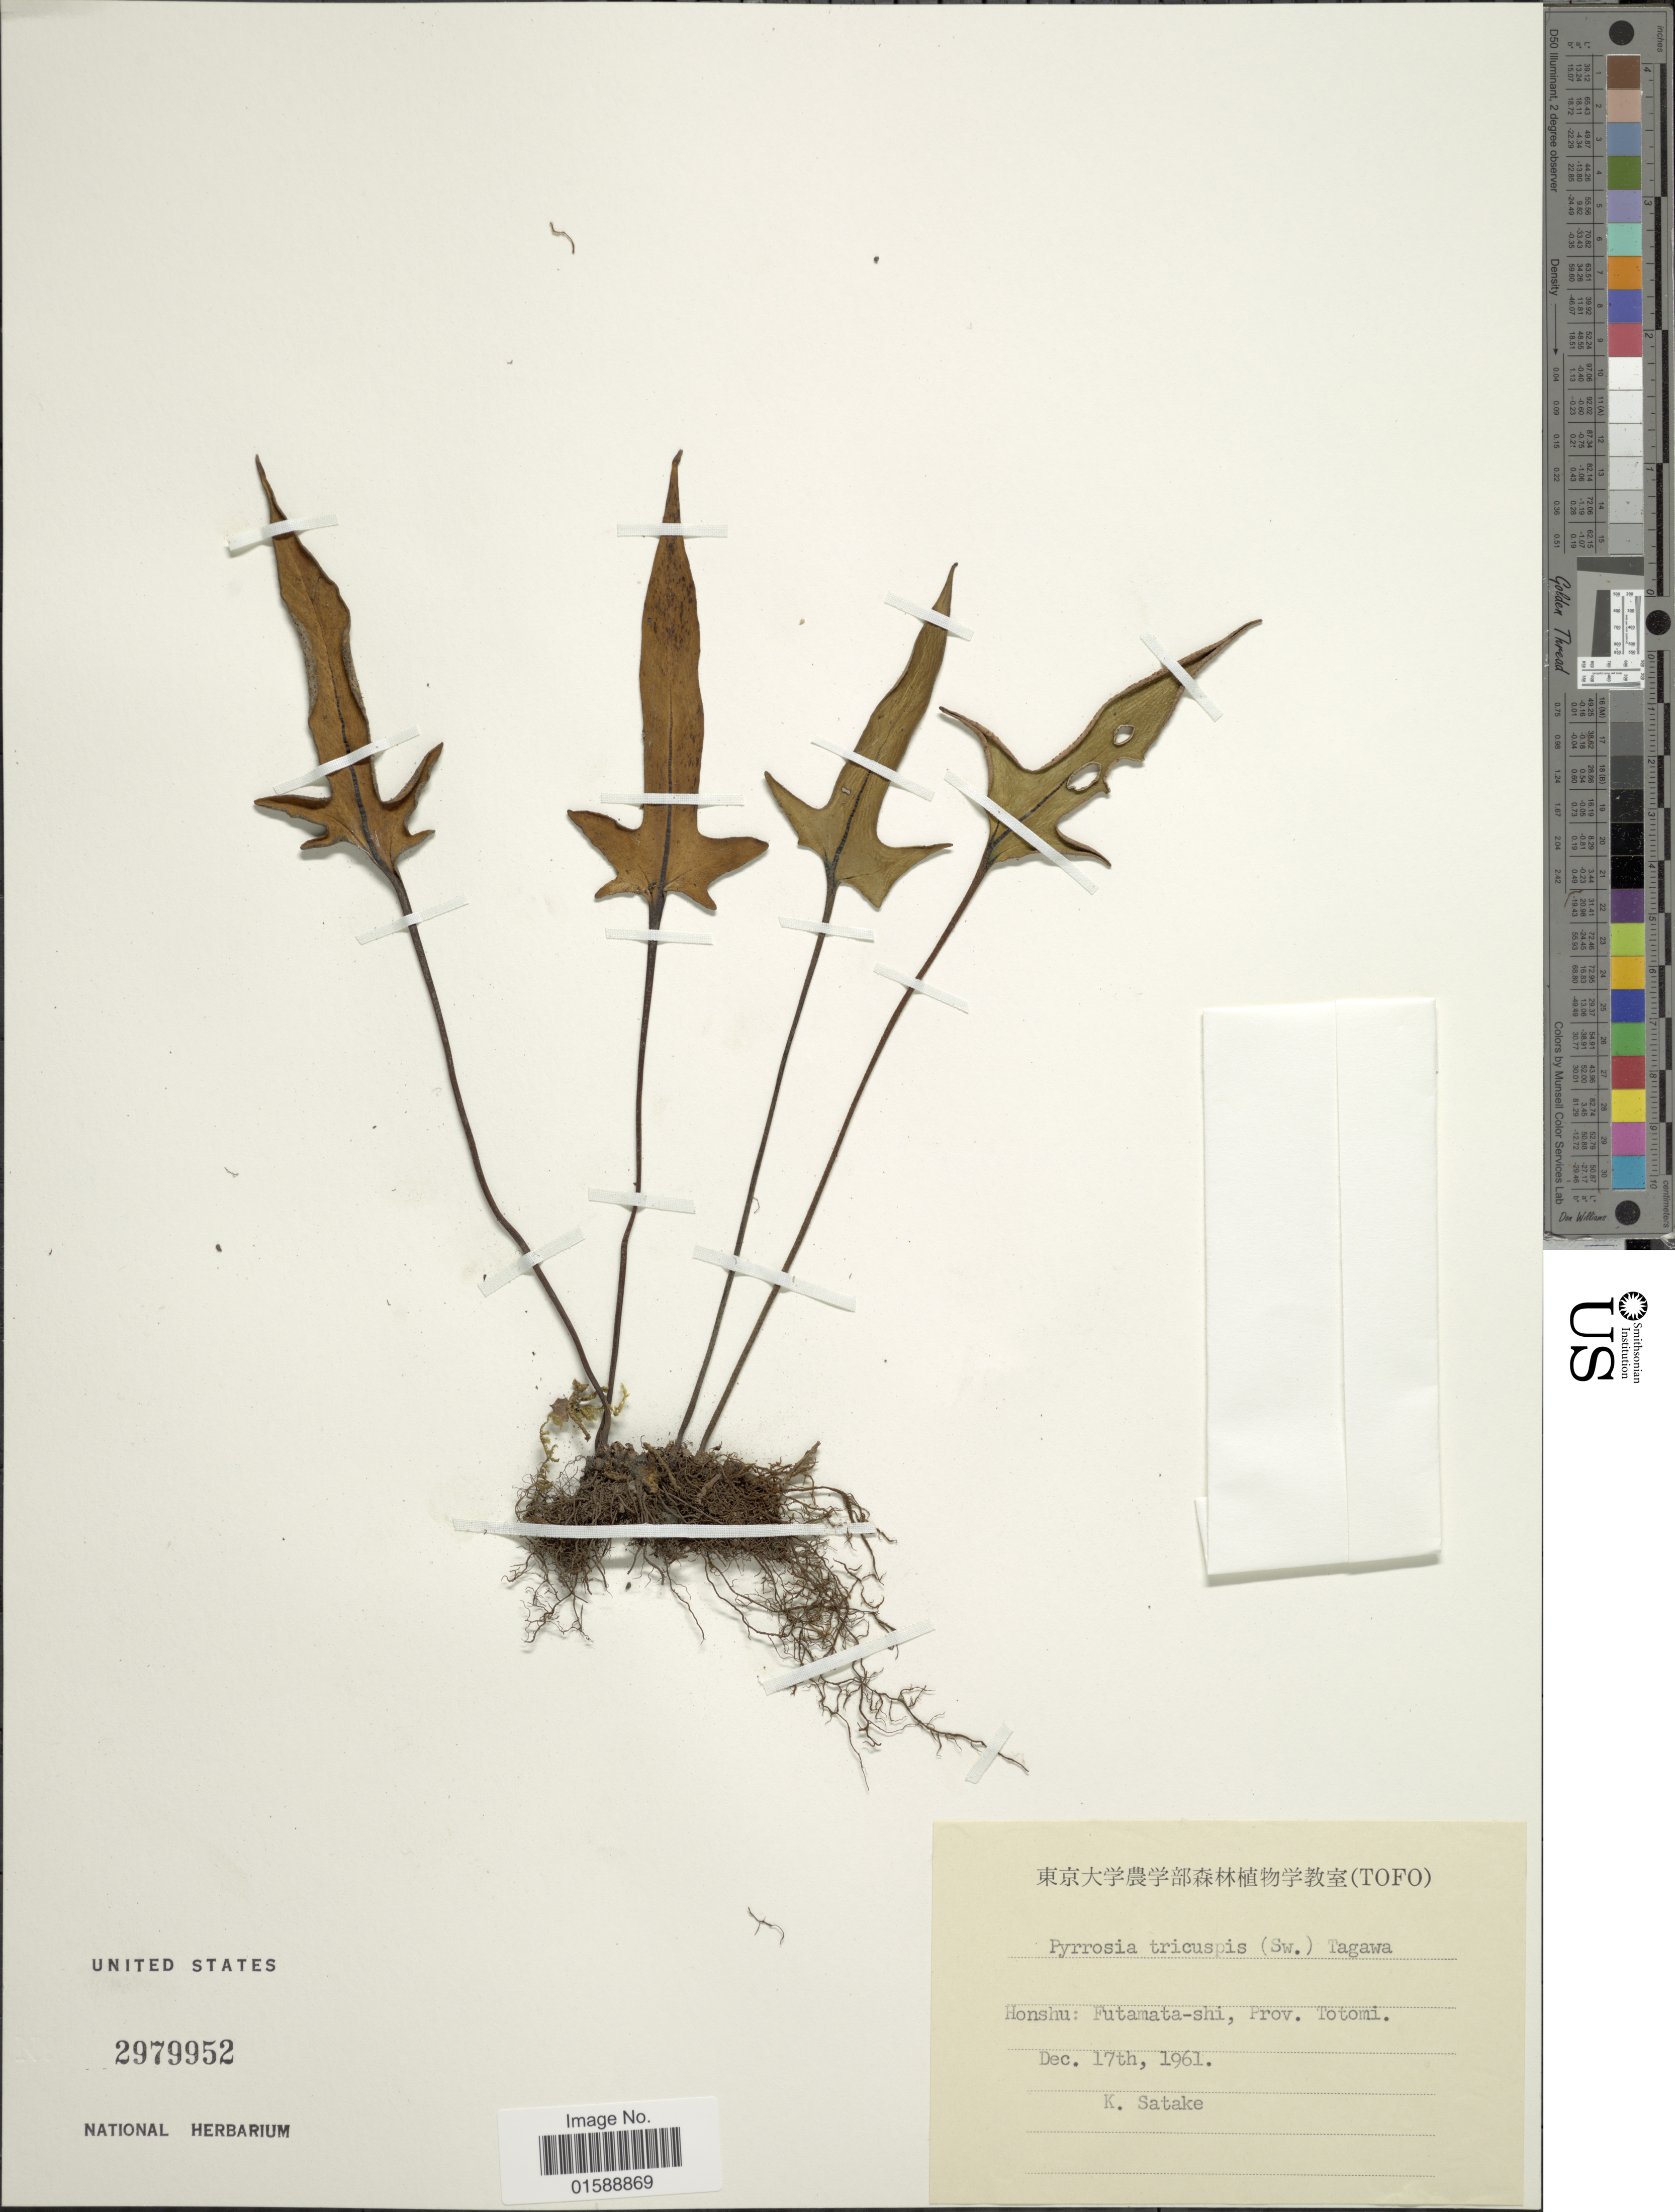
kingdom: Plantae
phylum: Tracheophyta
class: Polypodiopsida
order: Polypodiales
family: Polypodiaceae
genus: Pyrrosia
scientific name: Pyrrosia hastata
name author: (Houtt.) Ching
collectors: K. Satake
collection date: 1961-12-17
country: Japan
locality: Honshu: Futamata-shi, Prov. Totomi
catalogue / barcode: US 2979952